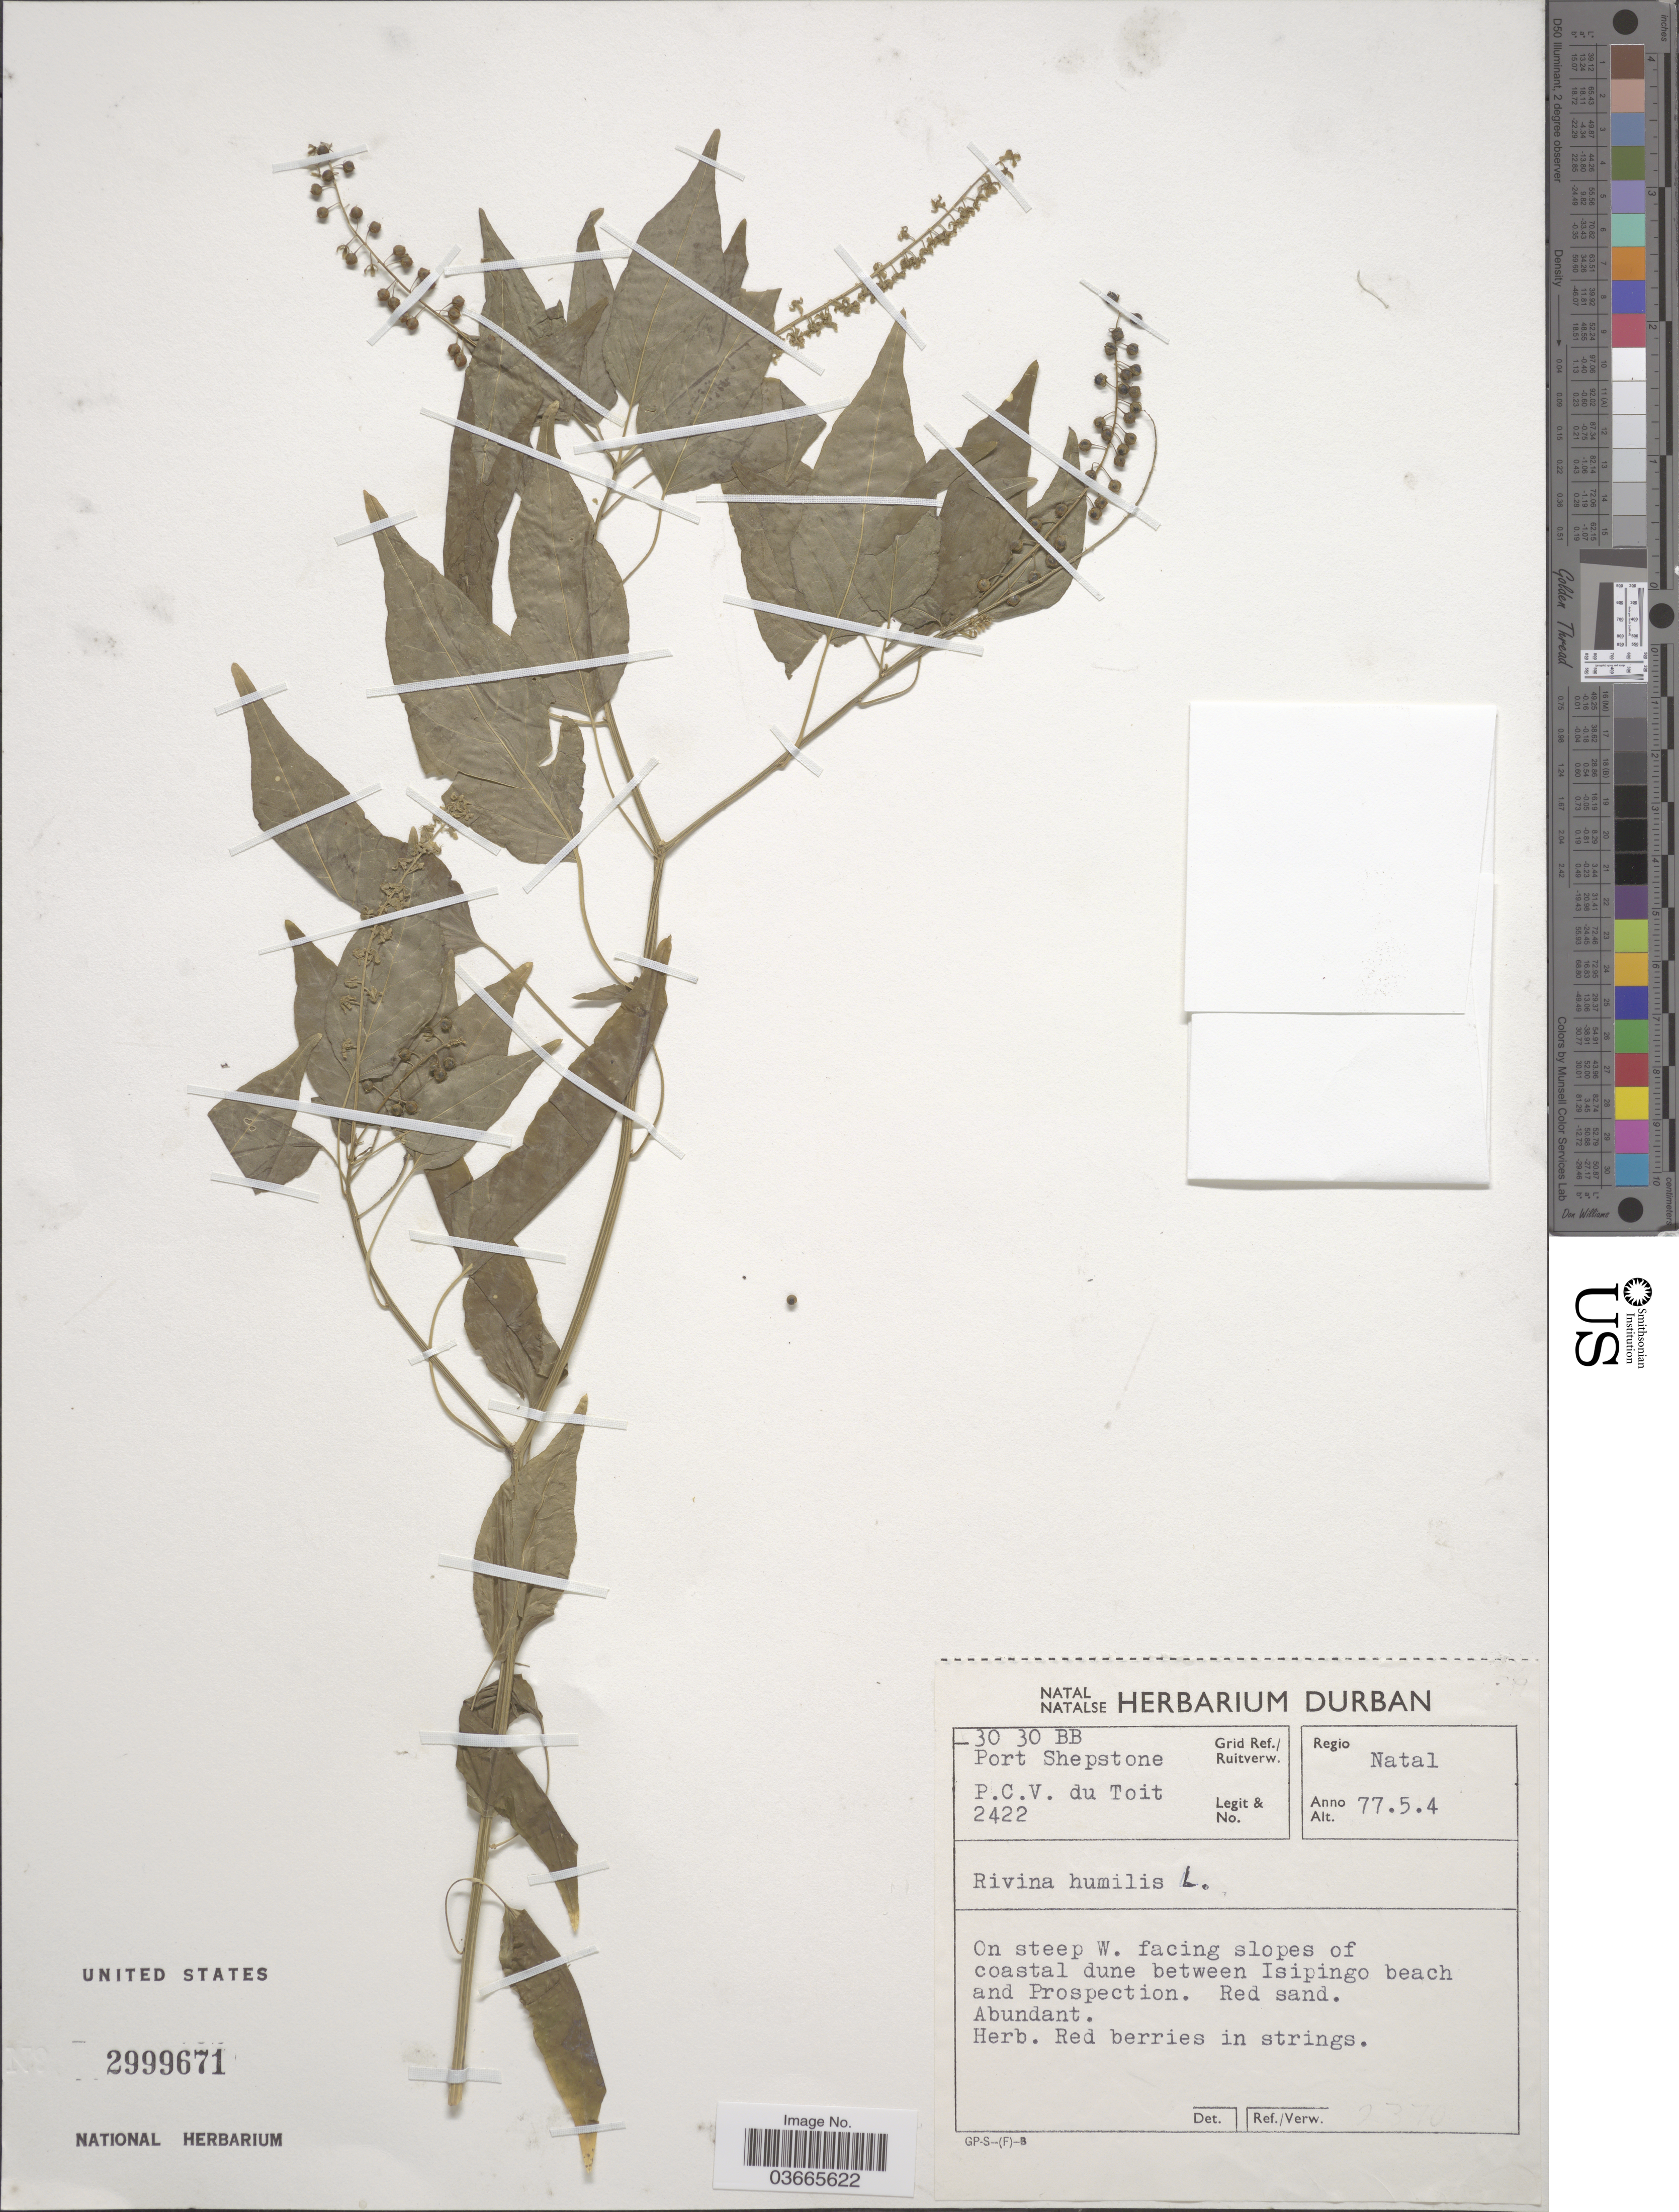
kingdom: Plantae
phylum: Tracheophyta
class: Magnoliopsida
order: Caryophyllales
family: Phytolaccaceae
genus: Rivina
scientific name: Rivina humilis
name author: L.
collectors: P. Du Toit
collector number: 2422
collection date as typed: Transcribed d/m/y: 4/5/77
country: South Africa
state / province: KwaZulu-Natal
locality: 30 30 BB Port Shepstone Grid Ref./ Ruitverw. Regio Natal. On steep W. facing slopes of coastal dune between Isipingo beach and Prospection.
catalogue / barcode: US 2999671